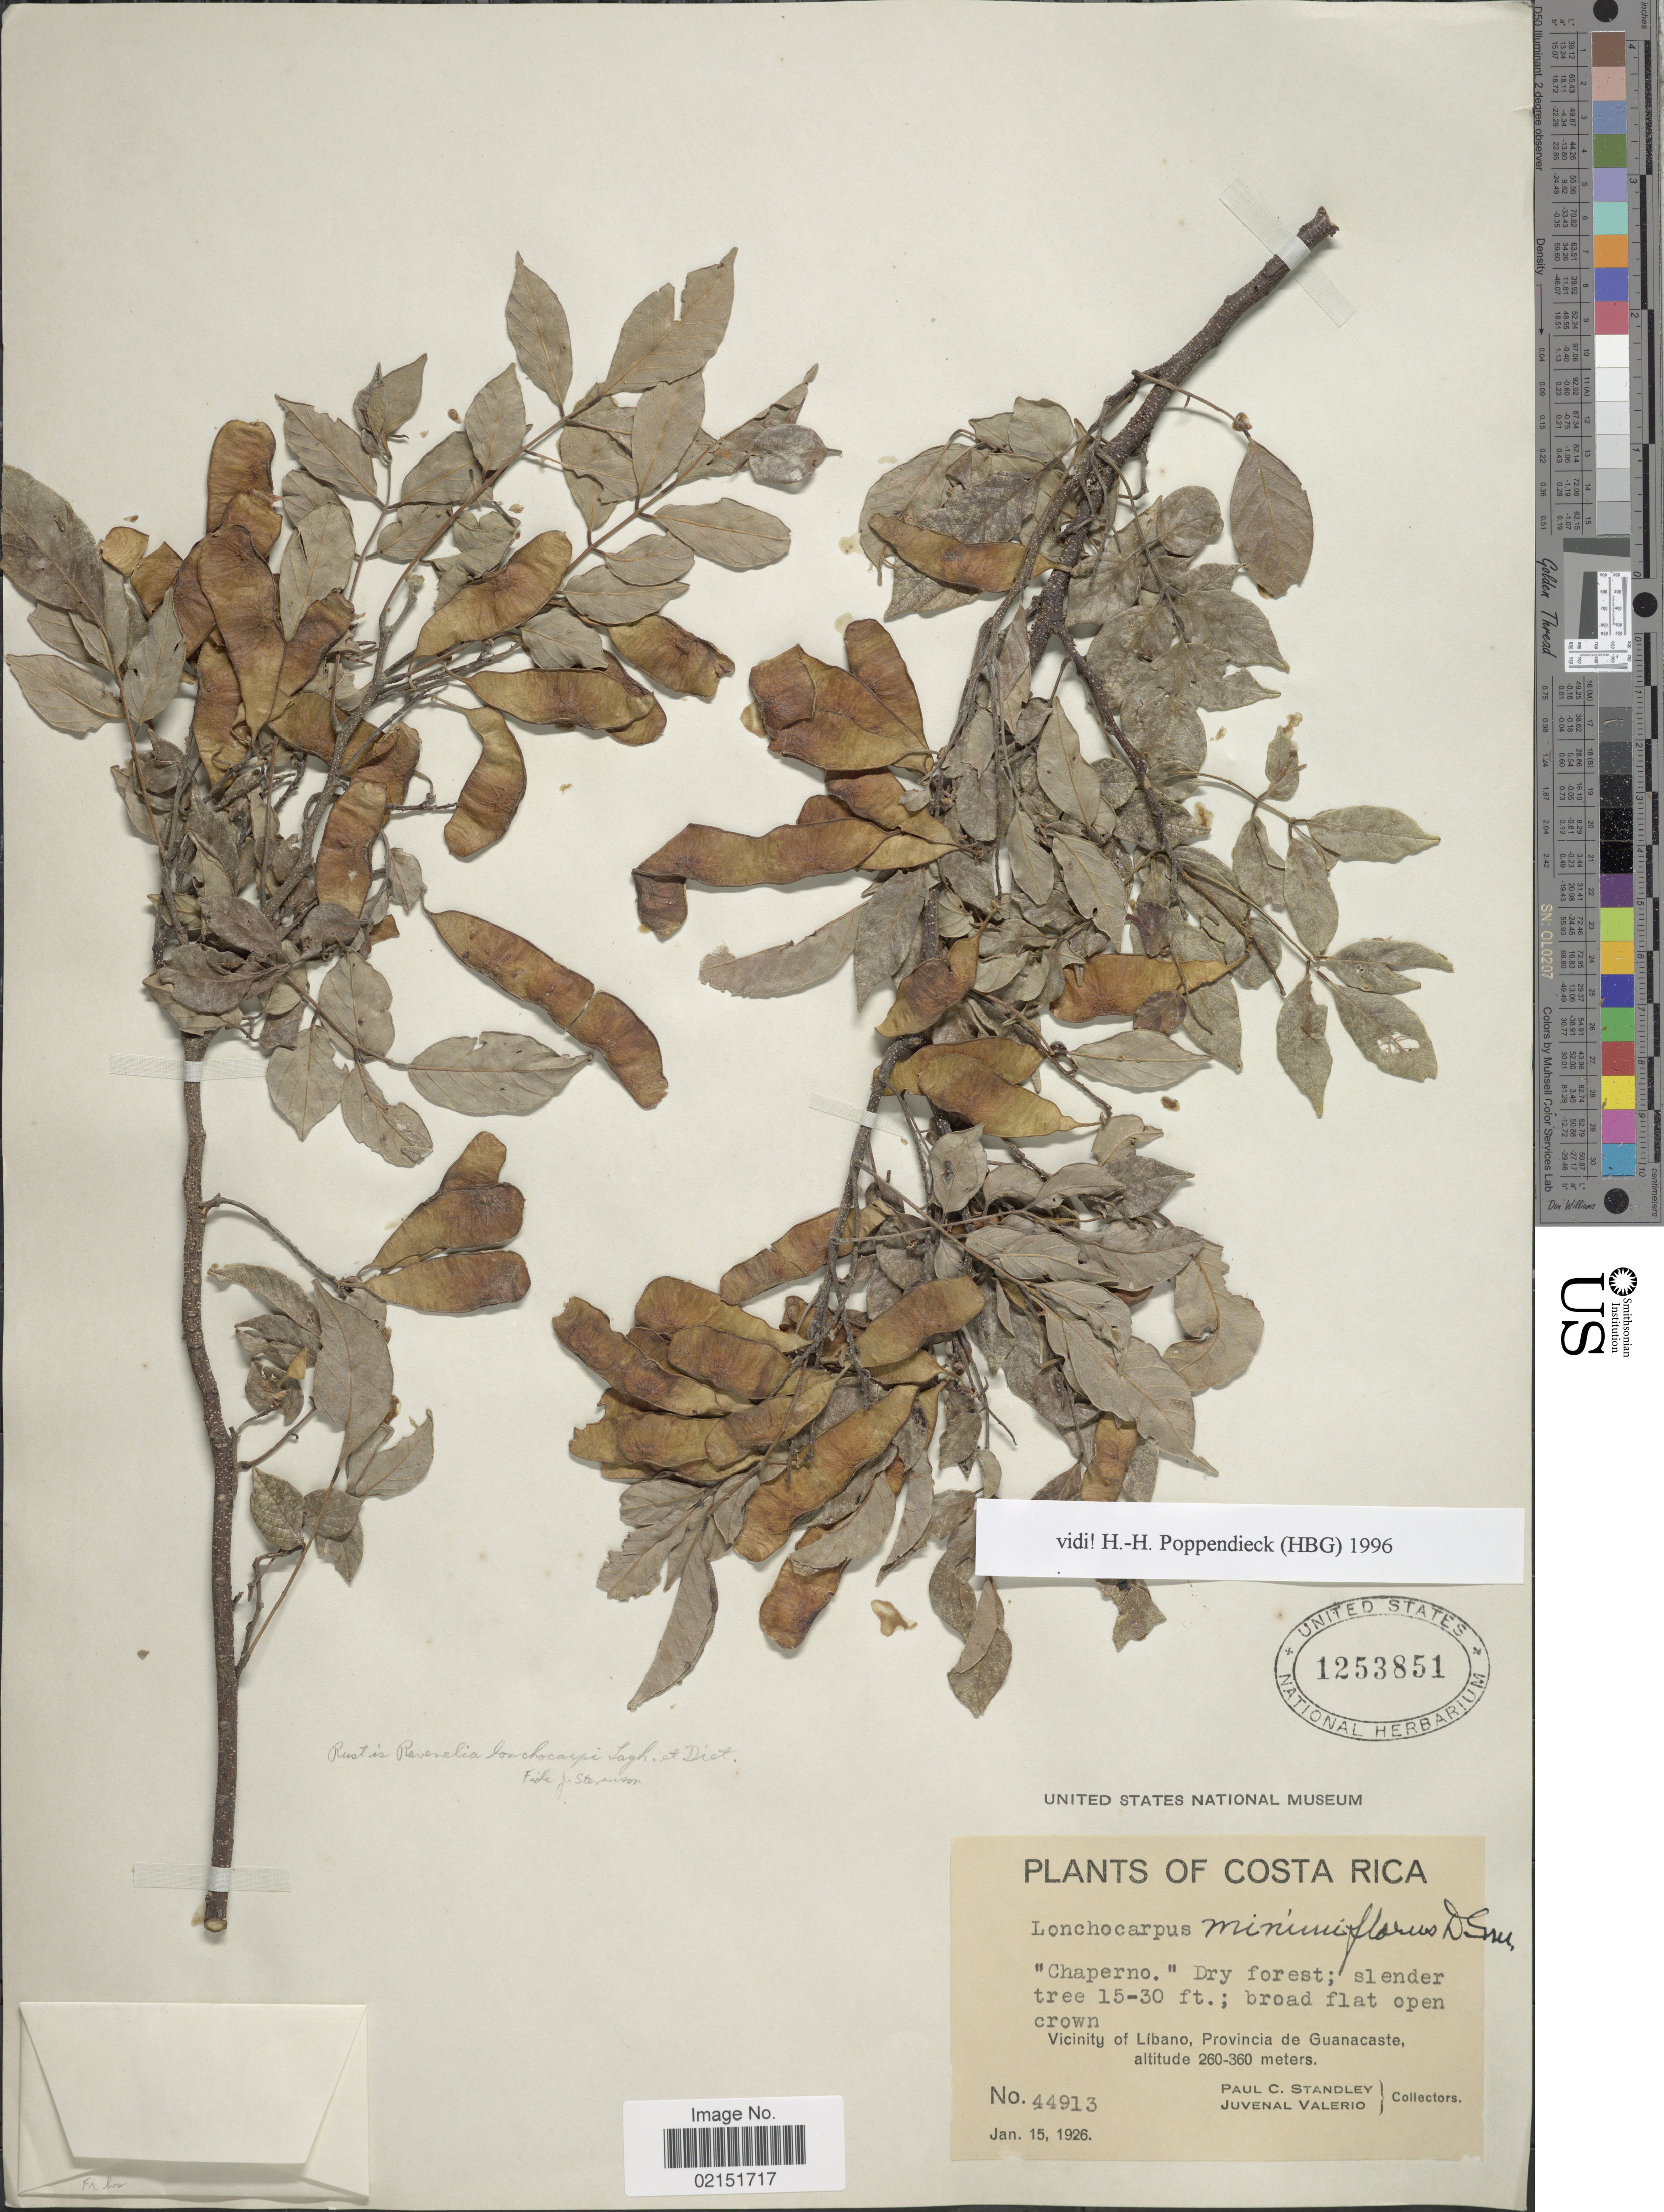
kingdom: Plantae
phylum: Tracheophyta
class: Magnoliopsida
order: Fabales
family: Fabaceae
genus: Lonchocarpus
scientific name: Lonchocarpus minimiflorus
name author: Donn. Sm.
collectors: P. C. Standley & J. Valerio R.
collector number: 44913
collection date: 1926-01-15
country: Costa Rica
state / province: Guanacaste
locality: Vicinity of Libano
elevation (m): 260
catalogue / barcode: US 1253851